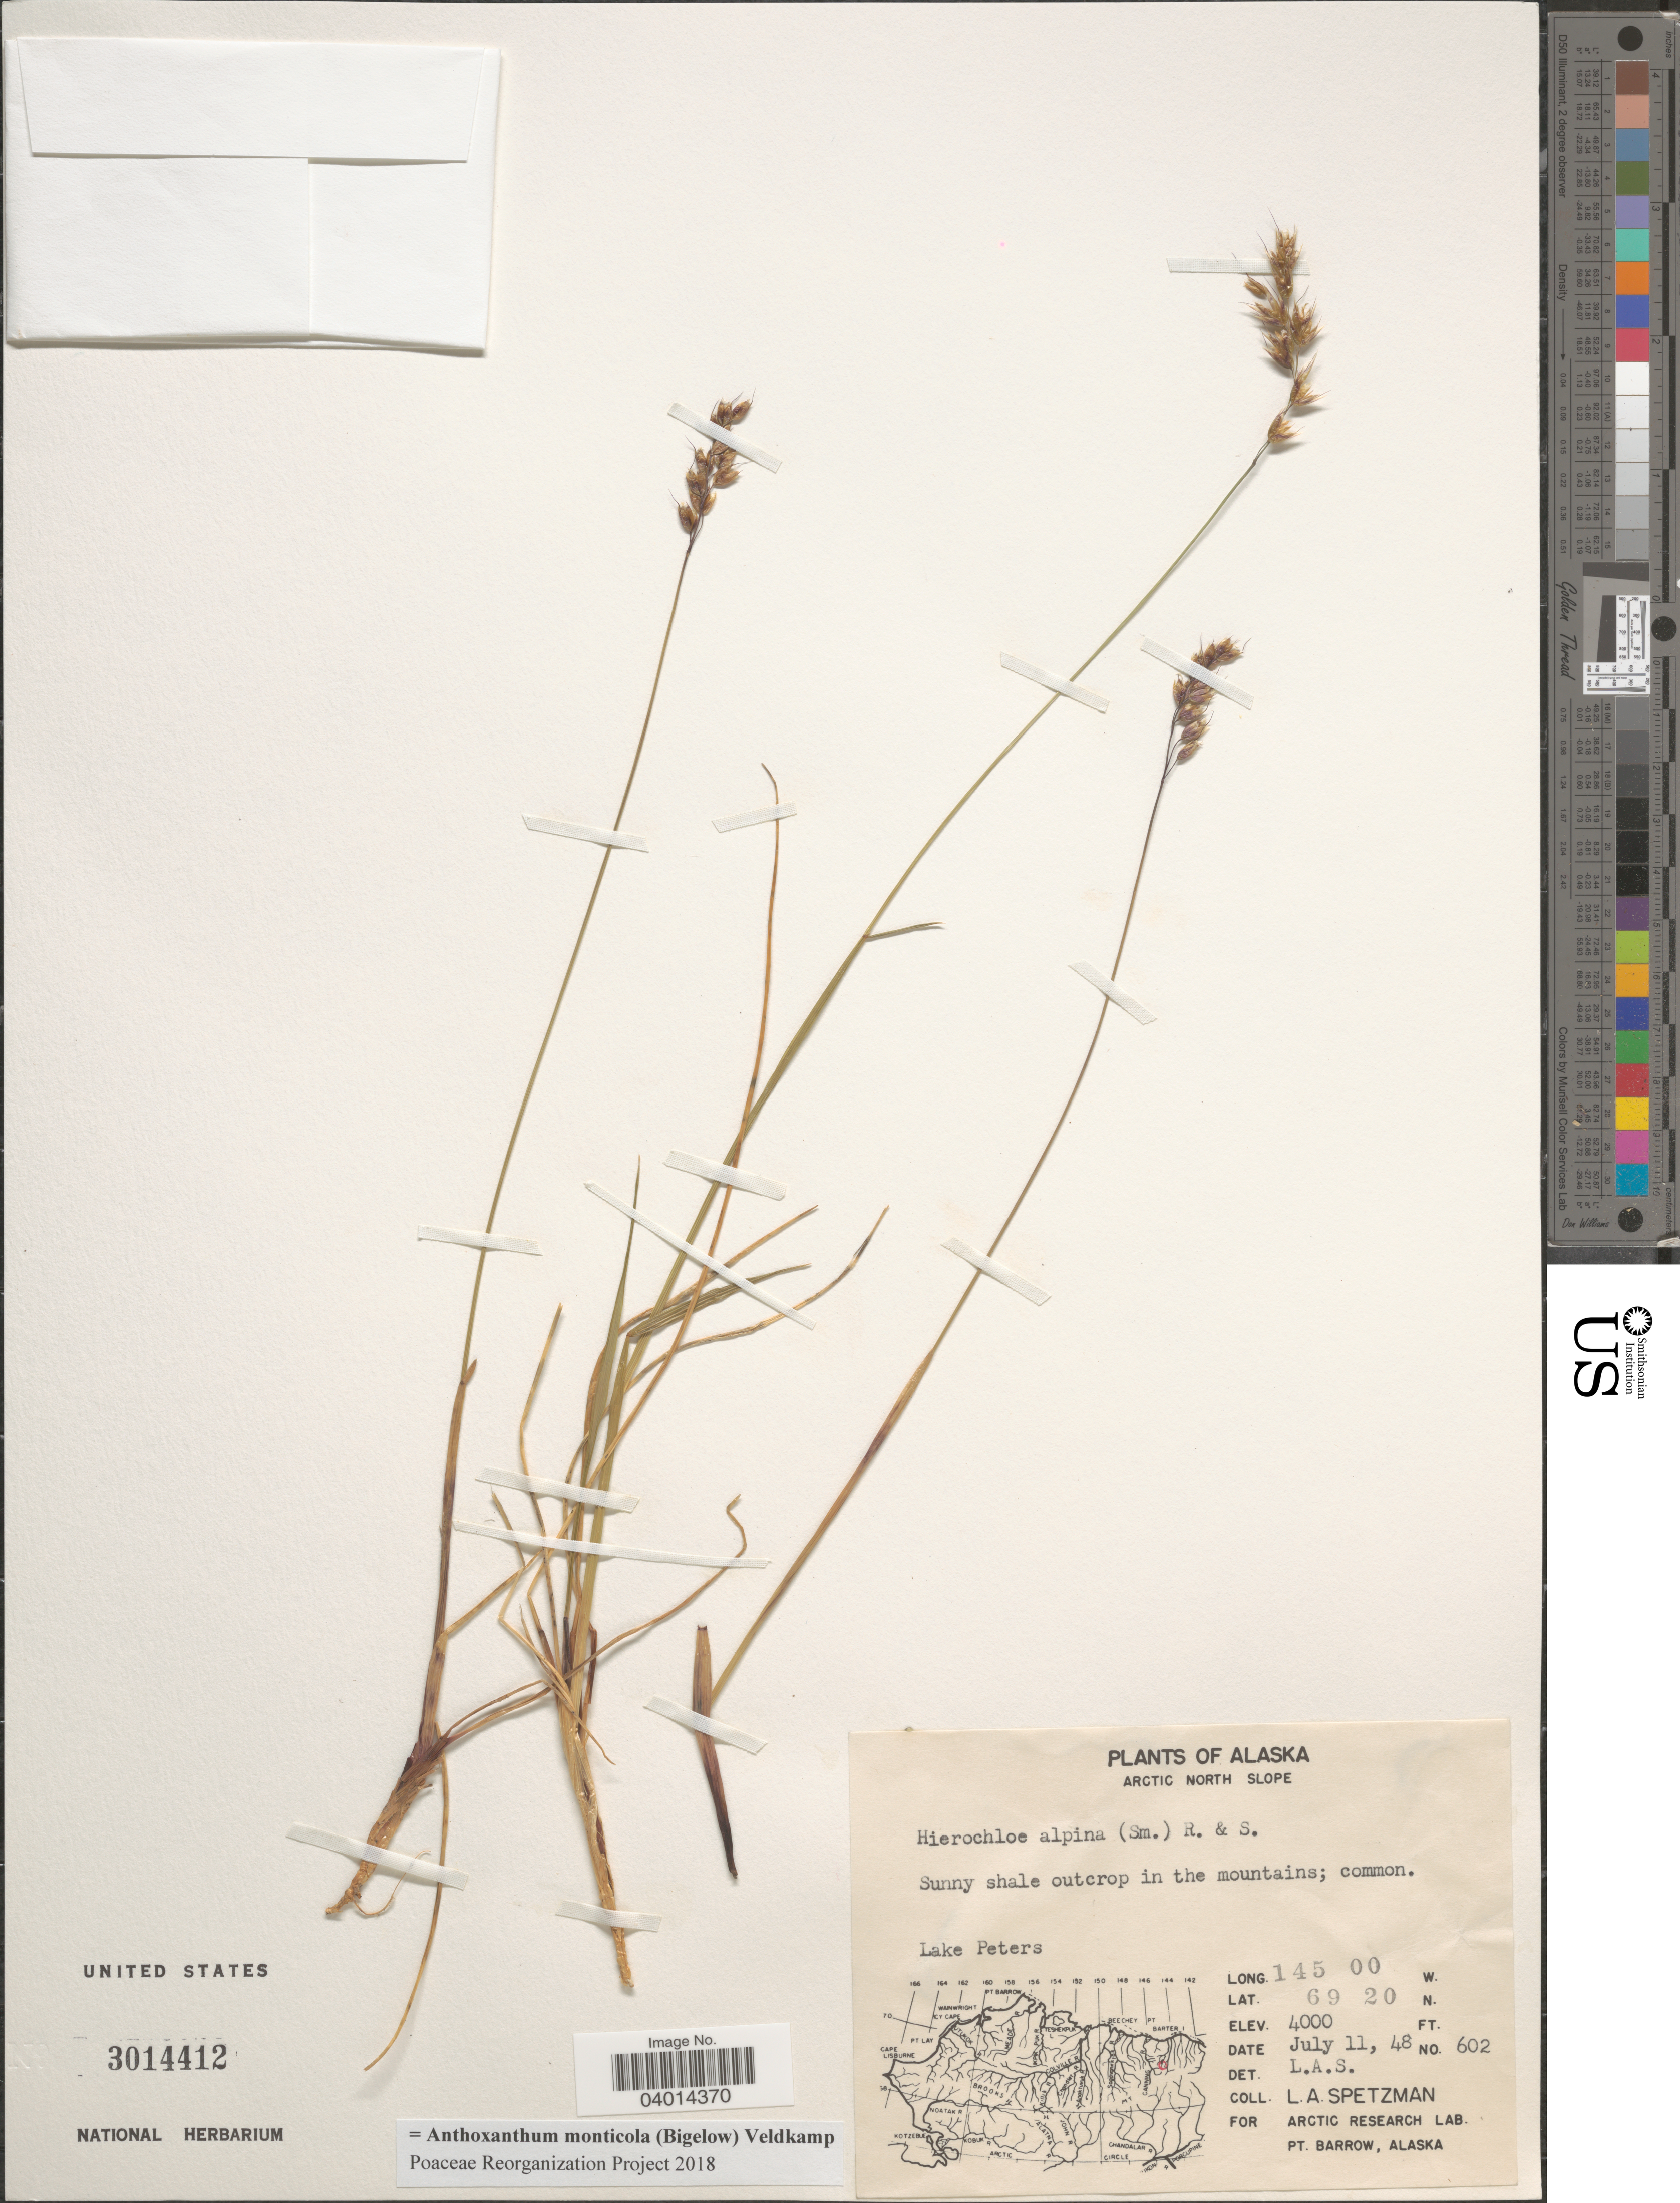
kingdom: Plantae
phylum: Tracheophyta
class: Liliopsida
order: Poales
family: Poaceae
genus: Anthoxanthum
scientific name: Anthoxanthum monticola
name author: (Bigelow) Veldkamp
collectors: L. Spetzman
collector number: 602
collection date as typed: Transcribed d/m/y: 11/7/48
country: United States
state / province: Alaska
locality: Arctic North Slope. Sunny shale outcrop in the mountains; common. Lake Peters.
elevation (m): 1219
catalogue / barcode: US 3014412